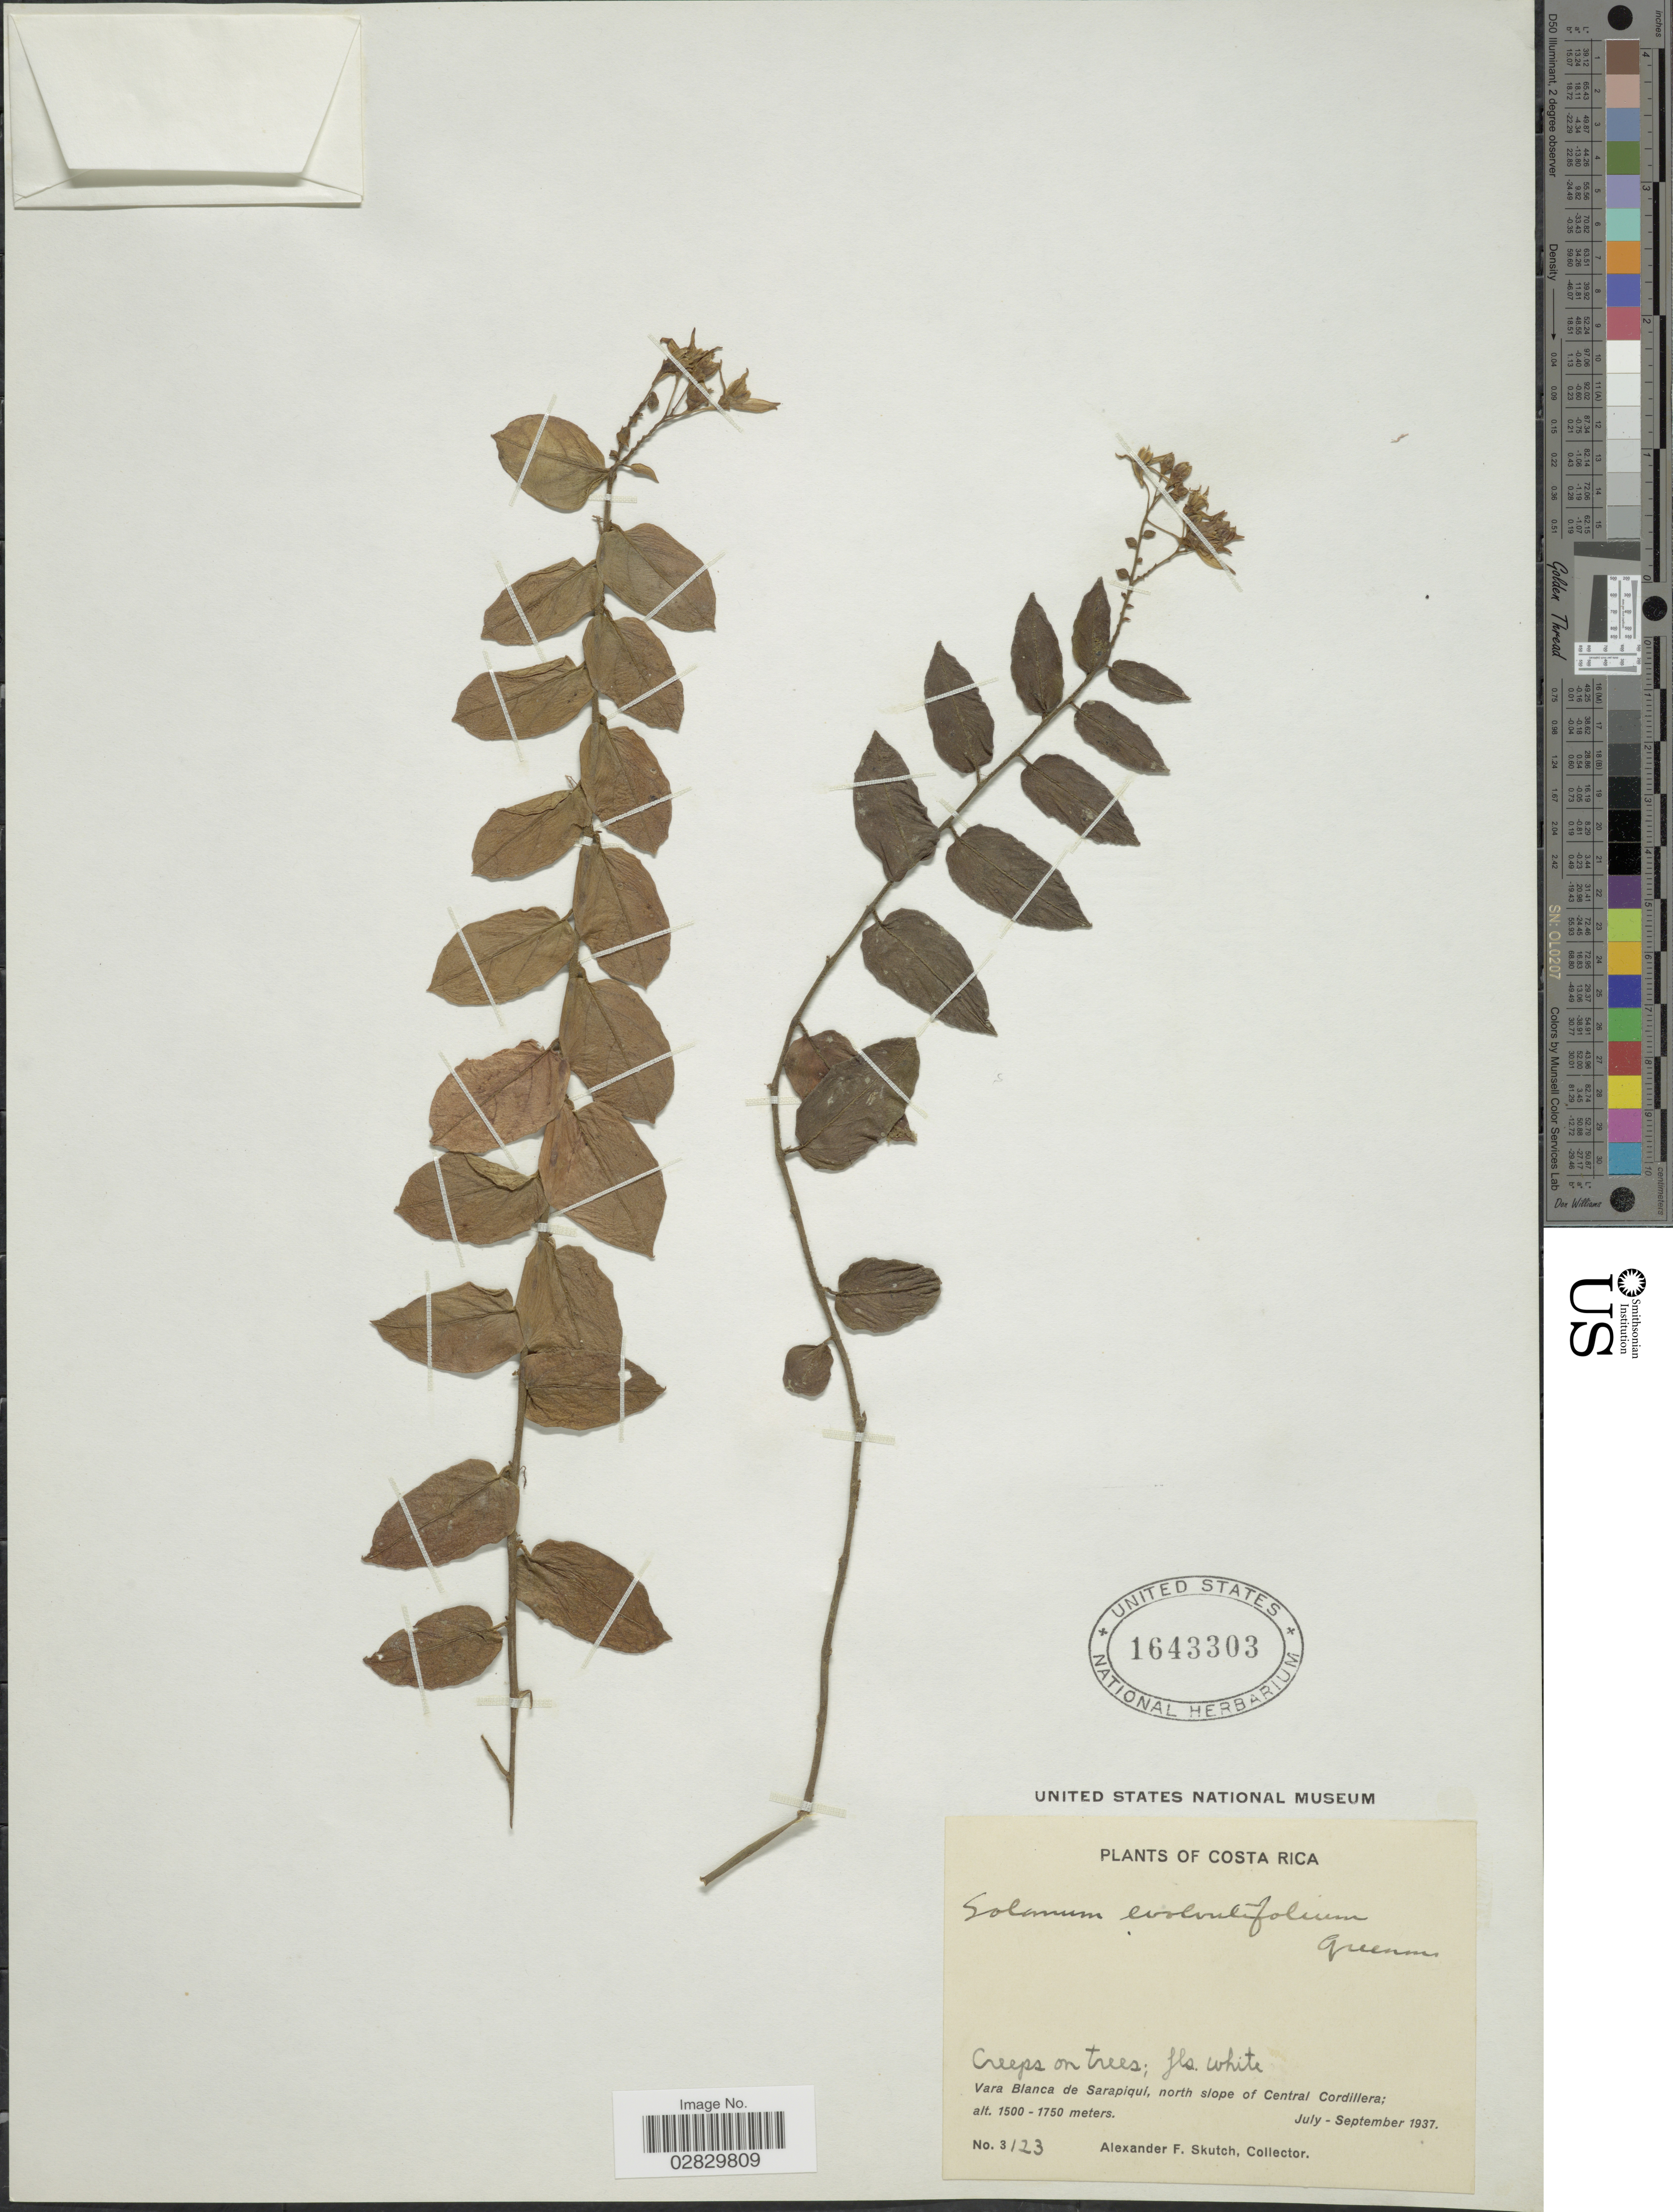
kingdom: Plantae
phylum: Tracheophyta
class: Magnoliopsida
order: Solanales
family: Solanaceae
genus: Solanum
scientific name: Solanum evolvulifolium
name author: Greenm. ex Donn. Sm.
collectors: A. F. Skutch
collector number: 3123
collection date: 1937-07/1937-09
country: Costa Rica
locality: Vara Blanca de Sarapiqui, north slope of Central Cordillera.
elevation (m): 1500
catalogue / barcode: US 1643303